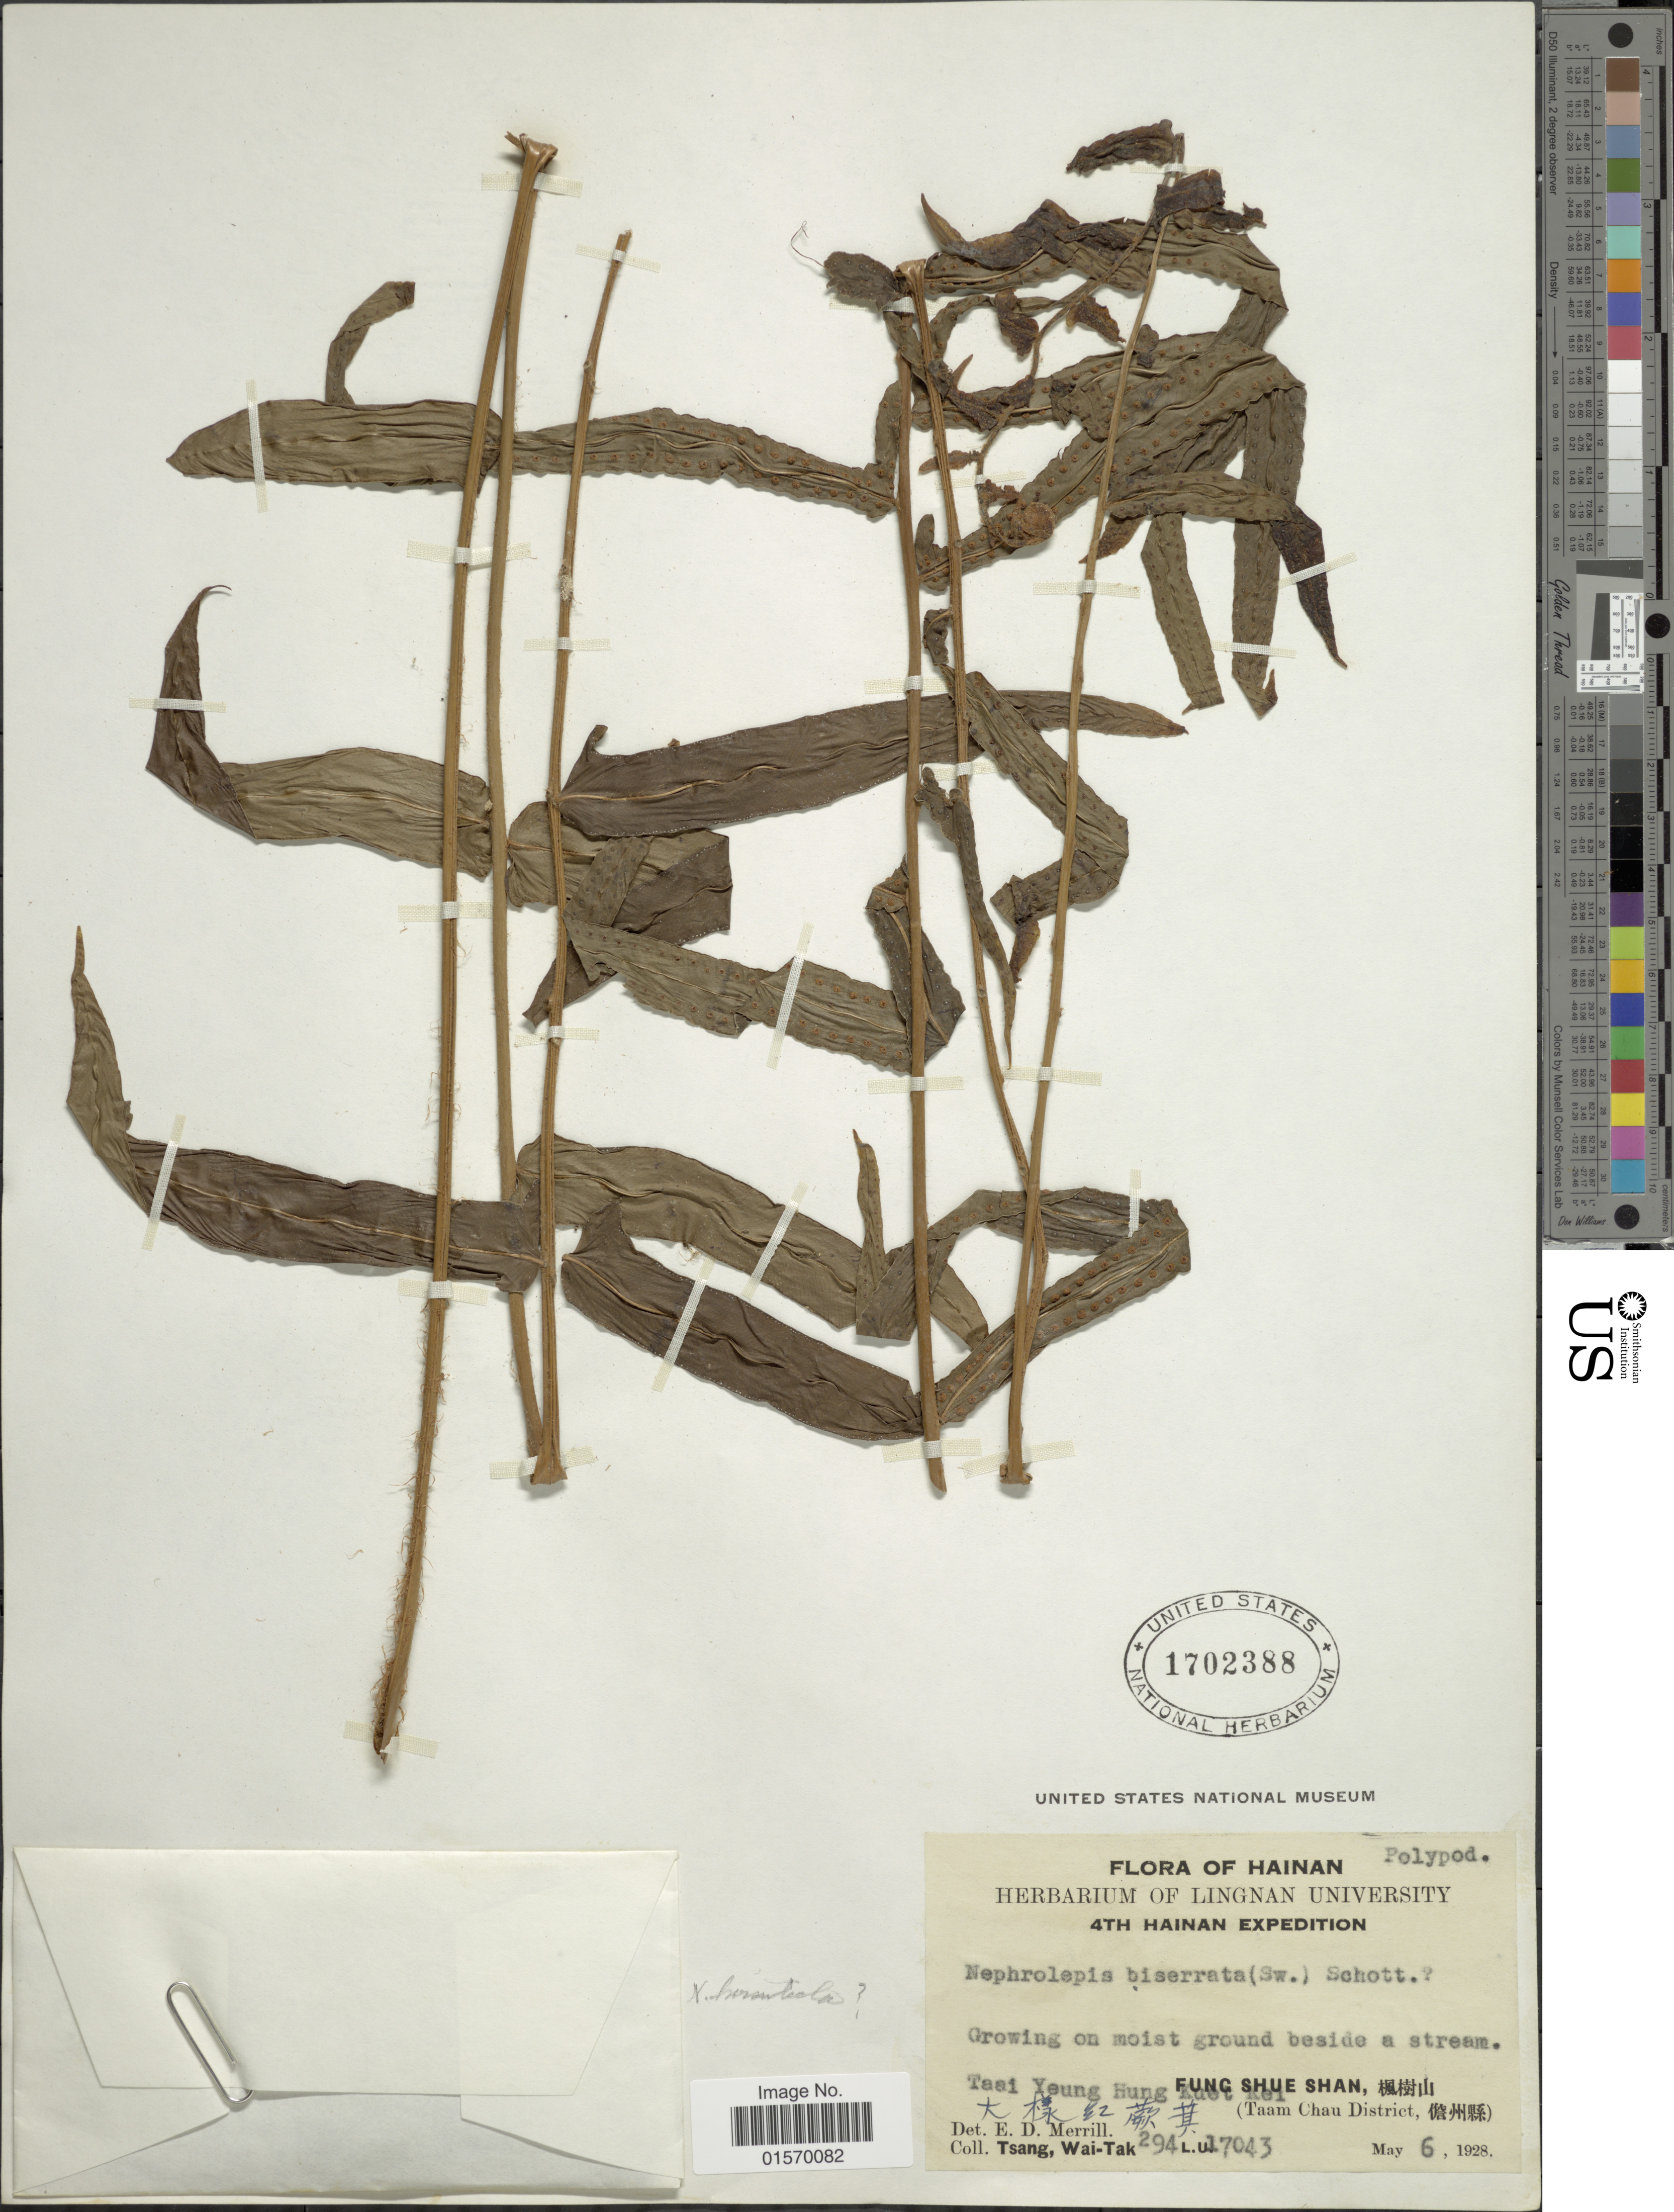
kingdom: Plantae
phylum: Tracheophyta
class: Polypodiopsida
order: Polypodiales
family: Nephrolepidaceae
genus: Nephrolepis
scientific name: Nephrolepis biserrata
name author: (Sw.) Schott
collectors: W. T. Tsang & L. Tsang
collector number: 294/17043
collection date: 1928-05-06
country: China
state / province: Hainan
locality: Taai Yeung Hung Kuet Kei. Fung Shue Shan (Taam Chau District) [interpreted]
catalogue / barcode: US 1702388